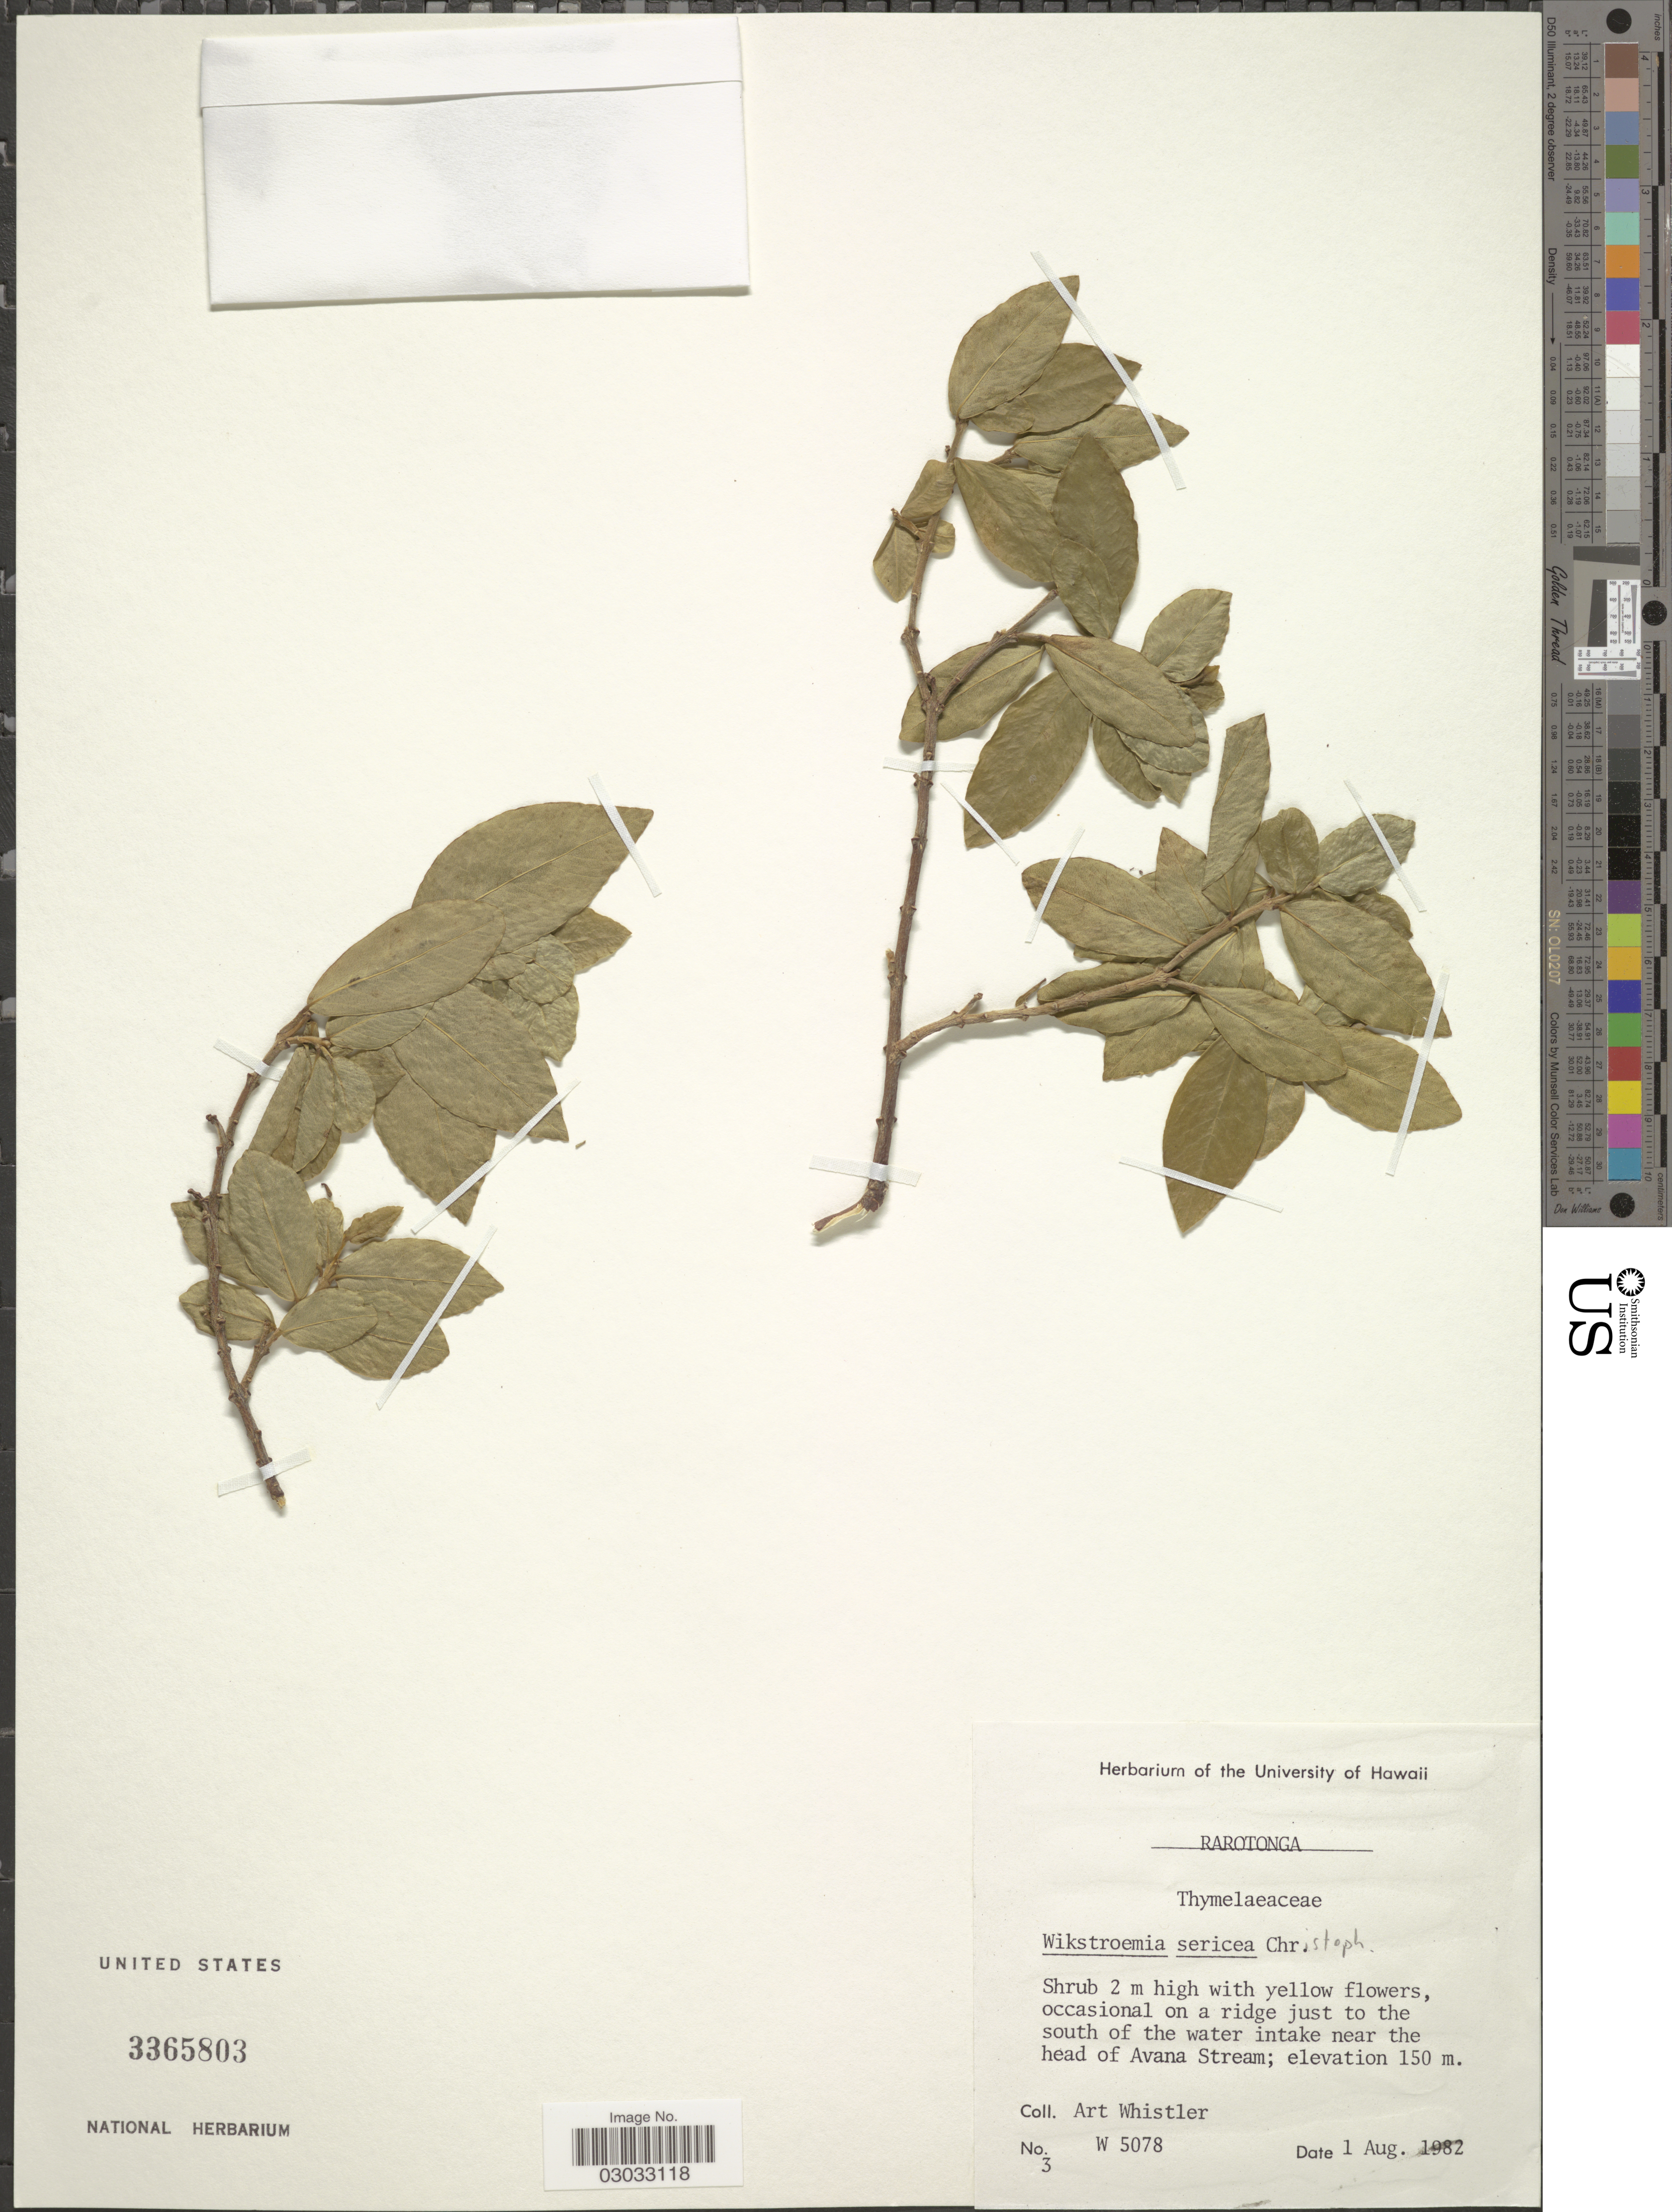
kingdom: Plantae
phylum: Tracheophyta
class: Magnoliopsida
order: Malvales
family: Thymelaeaceae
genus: Wikstroemia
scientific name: Wikstroemia sericea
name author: Christoph.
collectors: A. Whistler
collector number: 3W5078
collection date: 1982-08-01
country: Cook Islands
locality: Rarotonga, occasional on a ridge just to the south of the water intake near the head of Avana Stream.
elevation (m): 150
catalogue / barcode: US 3365803